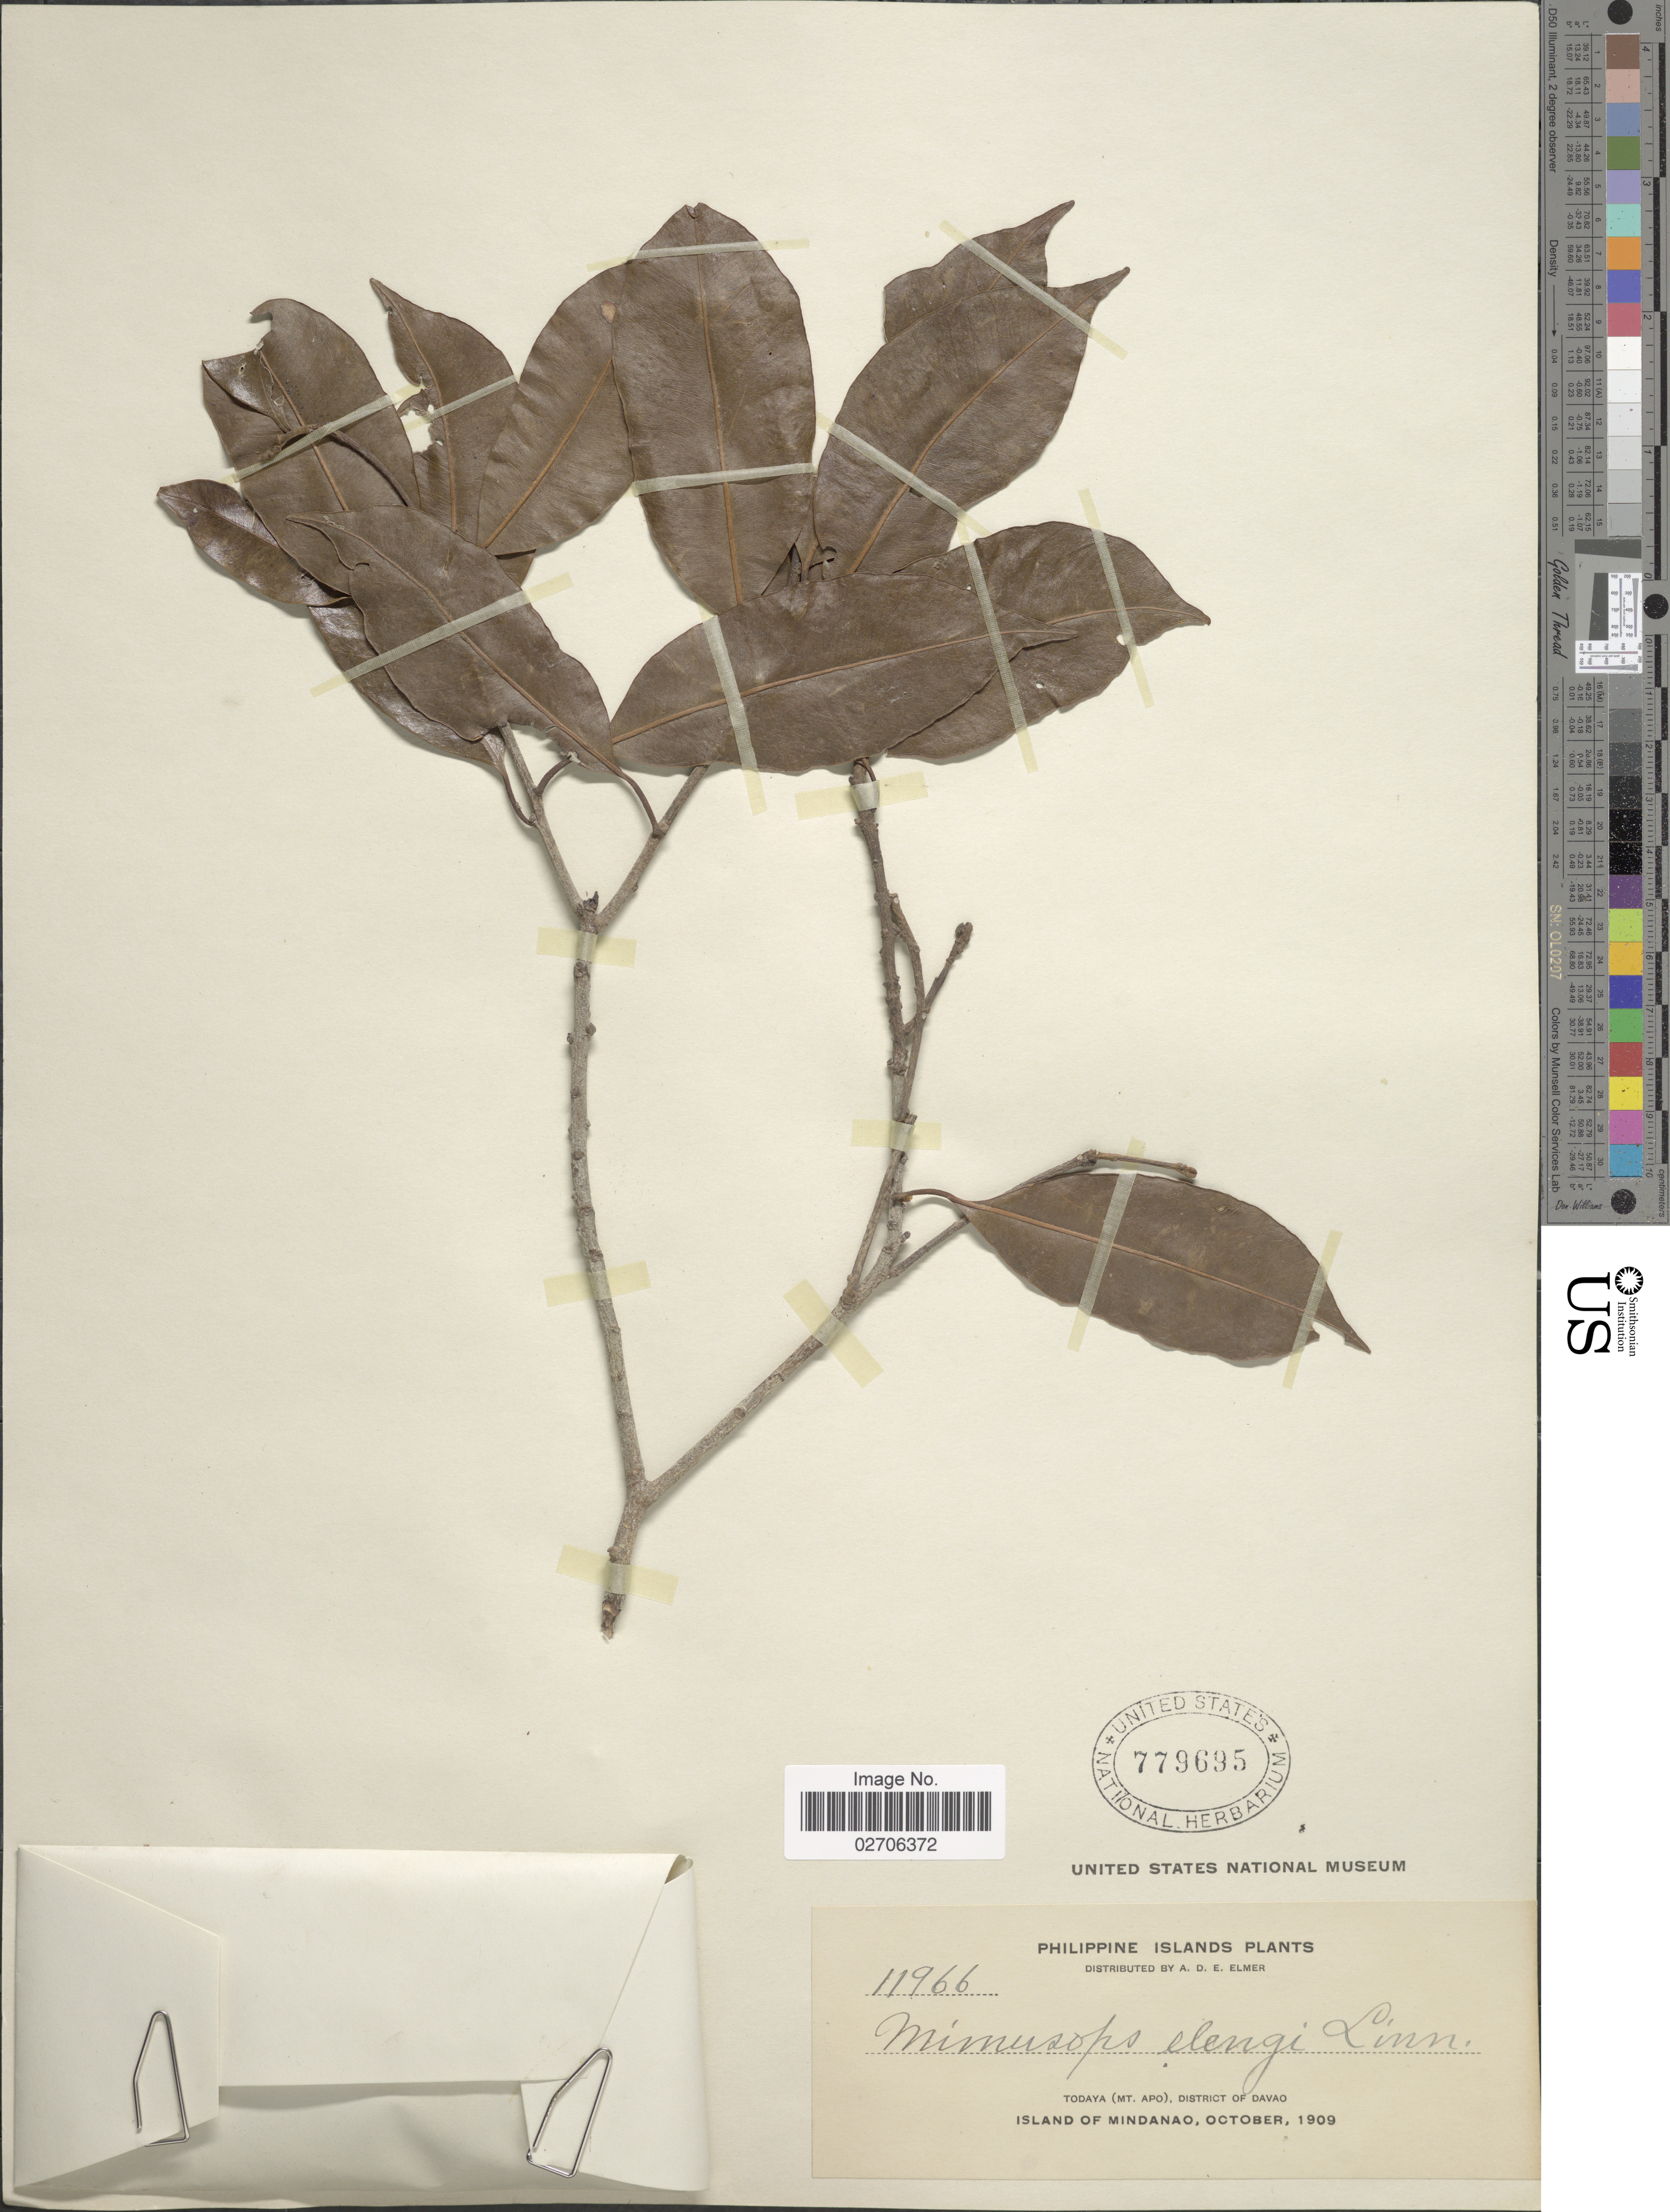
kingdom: Plantae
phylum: Tracheophyta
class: Magnoliopsida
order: Ericales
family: Sapotaceae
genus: Mimusops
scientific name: Mimusops djave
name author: Engl.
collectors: A. D. E. Elmer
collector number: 11966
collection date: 1909-10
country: Philippines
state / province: Davao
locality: Todaya (Mt. Apo) District of Davao, Island of Mindanao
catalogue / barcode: US 779695